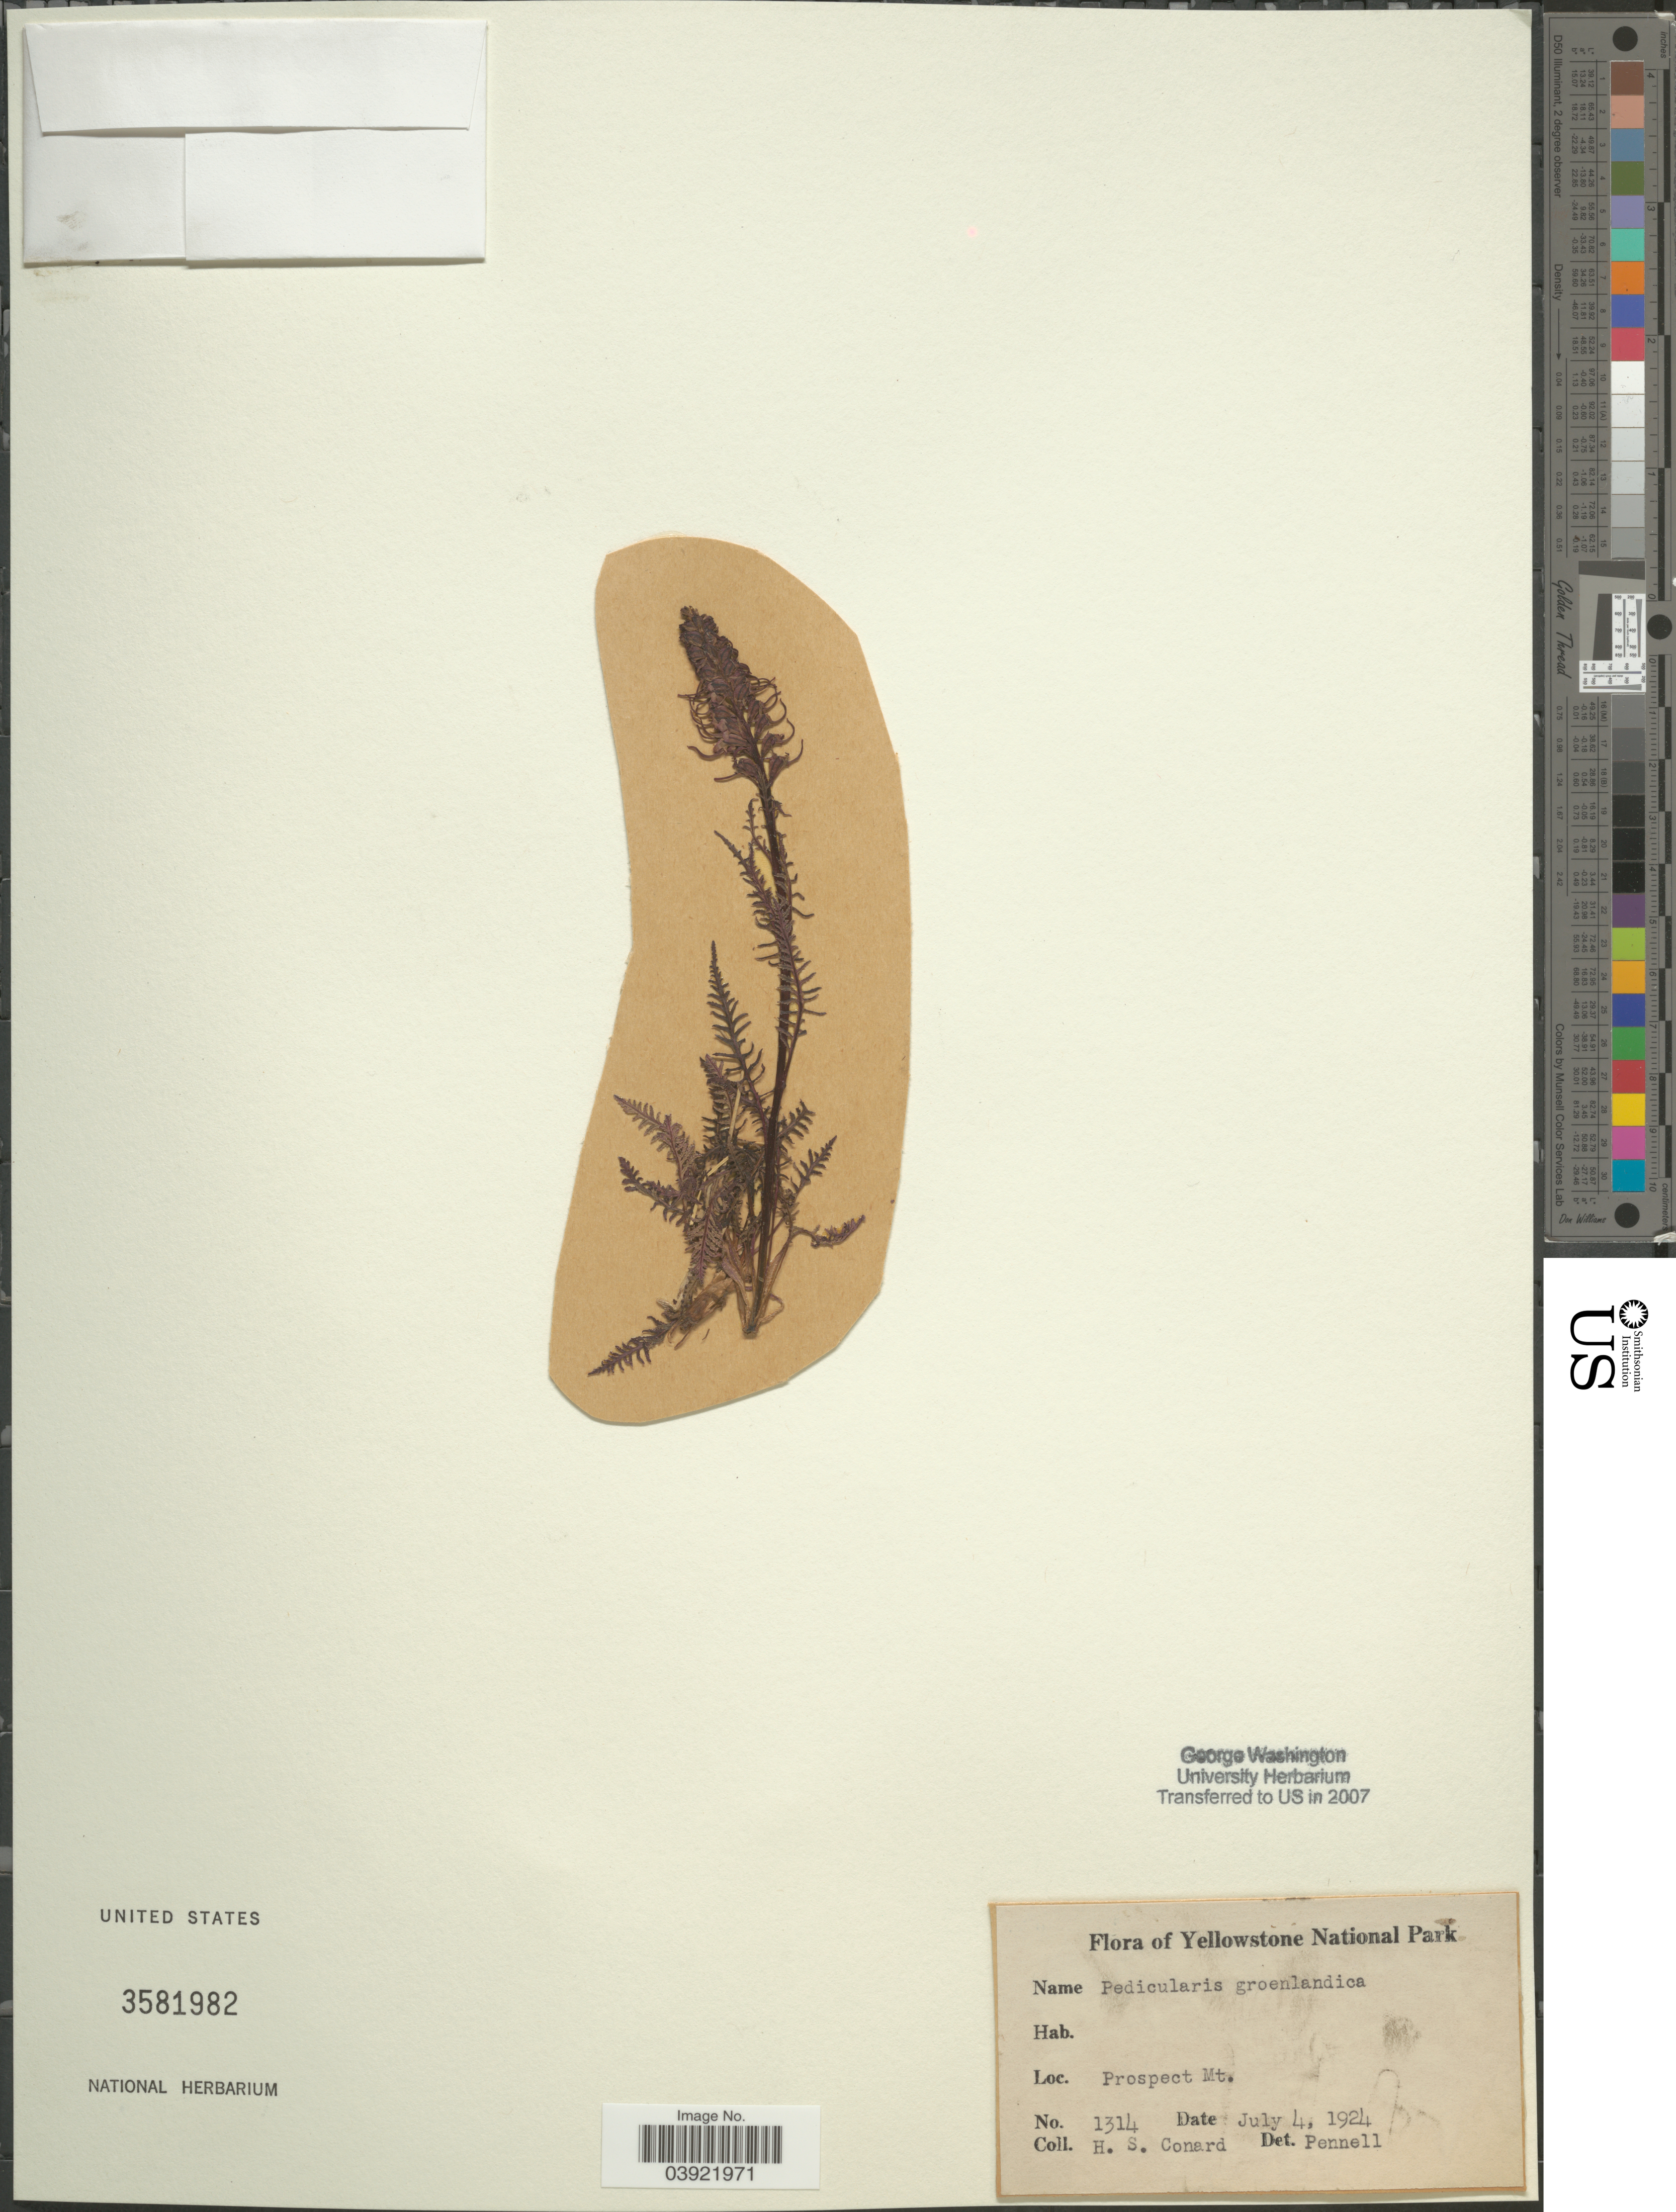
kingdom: Plantae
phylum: Tracheophyta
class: Magnoliopsida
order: Lamiales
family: Orobanchaceae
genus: Pedicularis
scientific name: Pedicularis groenlandica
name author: Retz.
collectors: H. Conrad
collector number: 1314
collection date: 1924-07-04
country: United States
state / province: Wyoming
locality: Yellowstone National Park. Prospect Mt.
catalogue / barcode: US 3581982